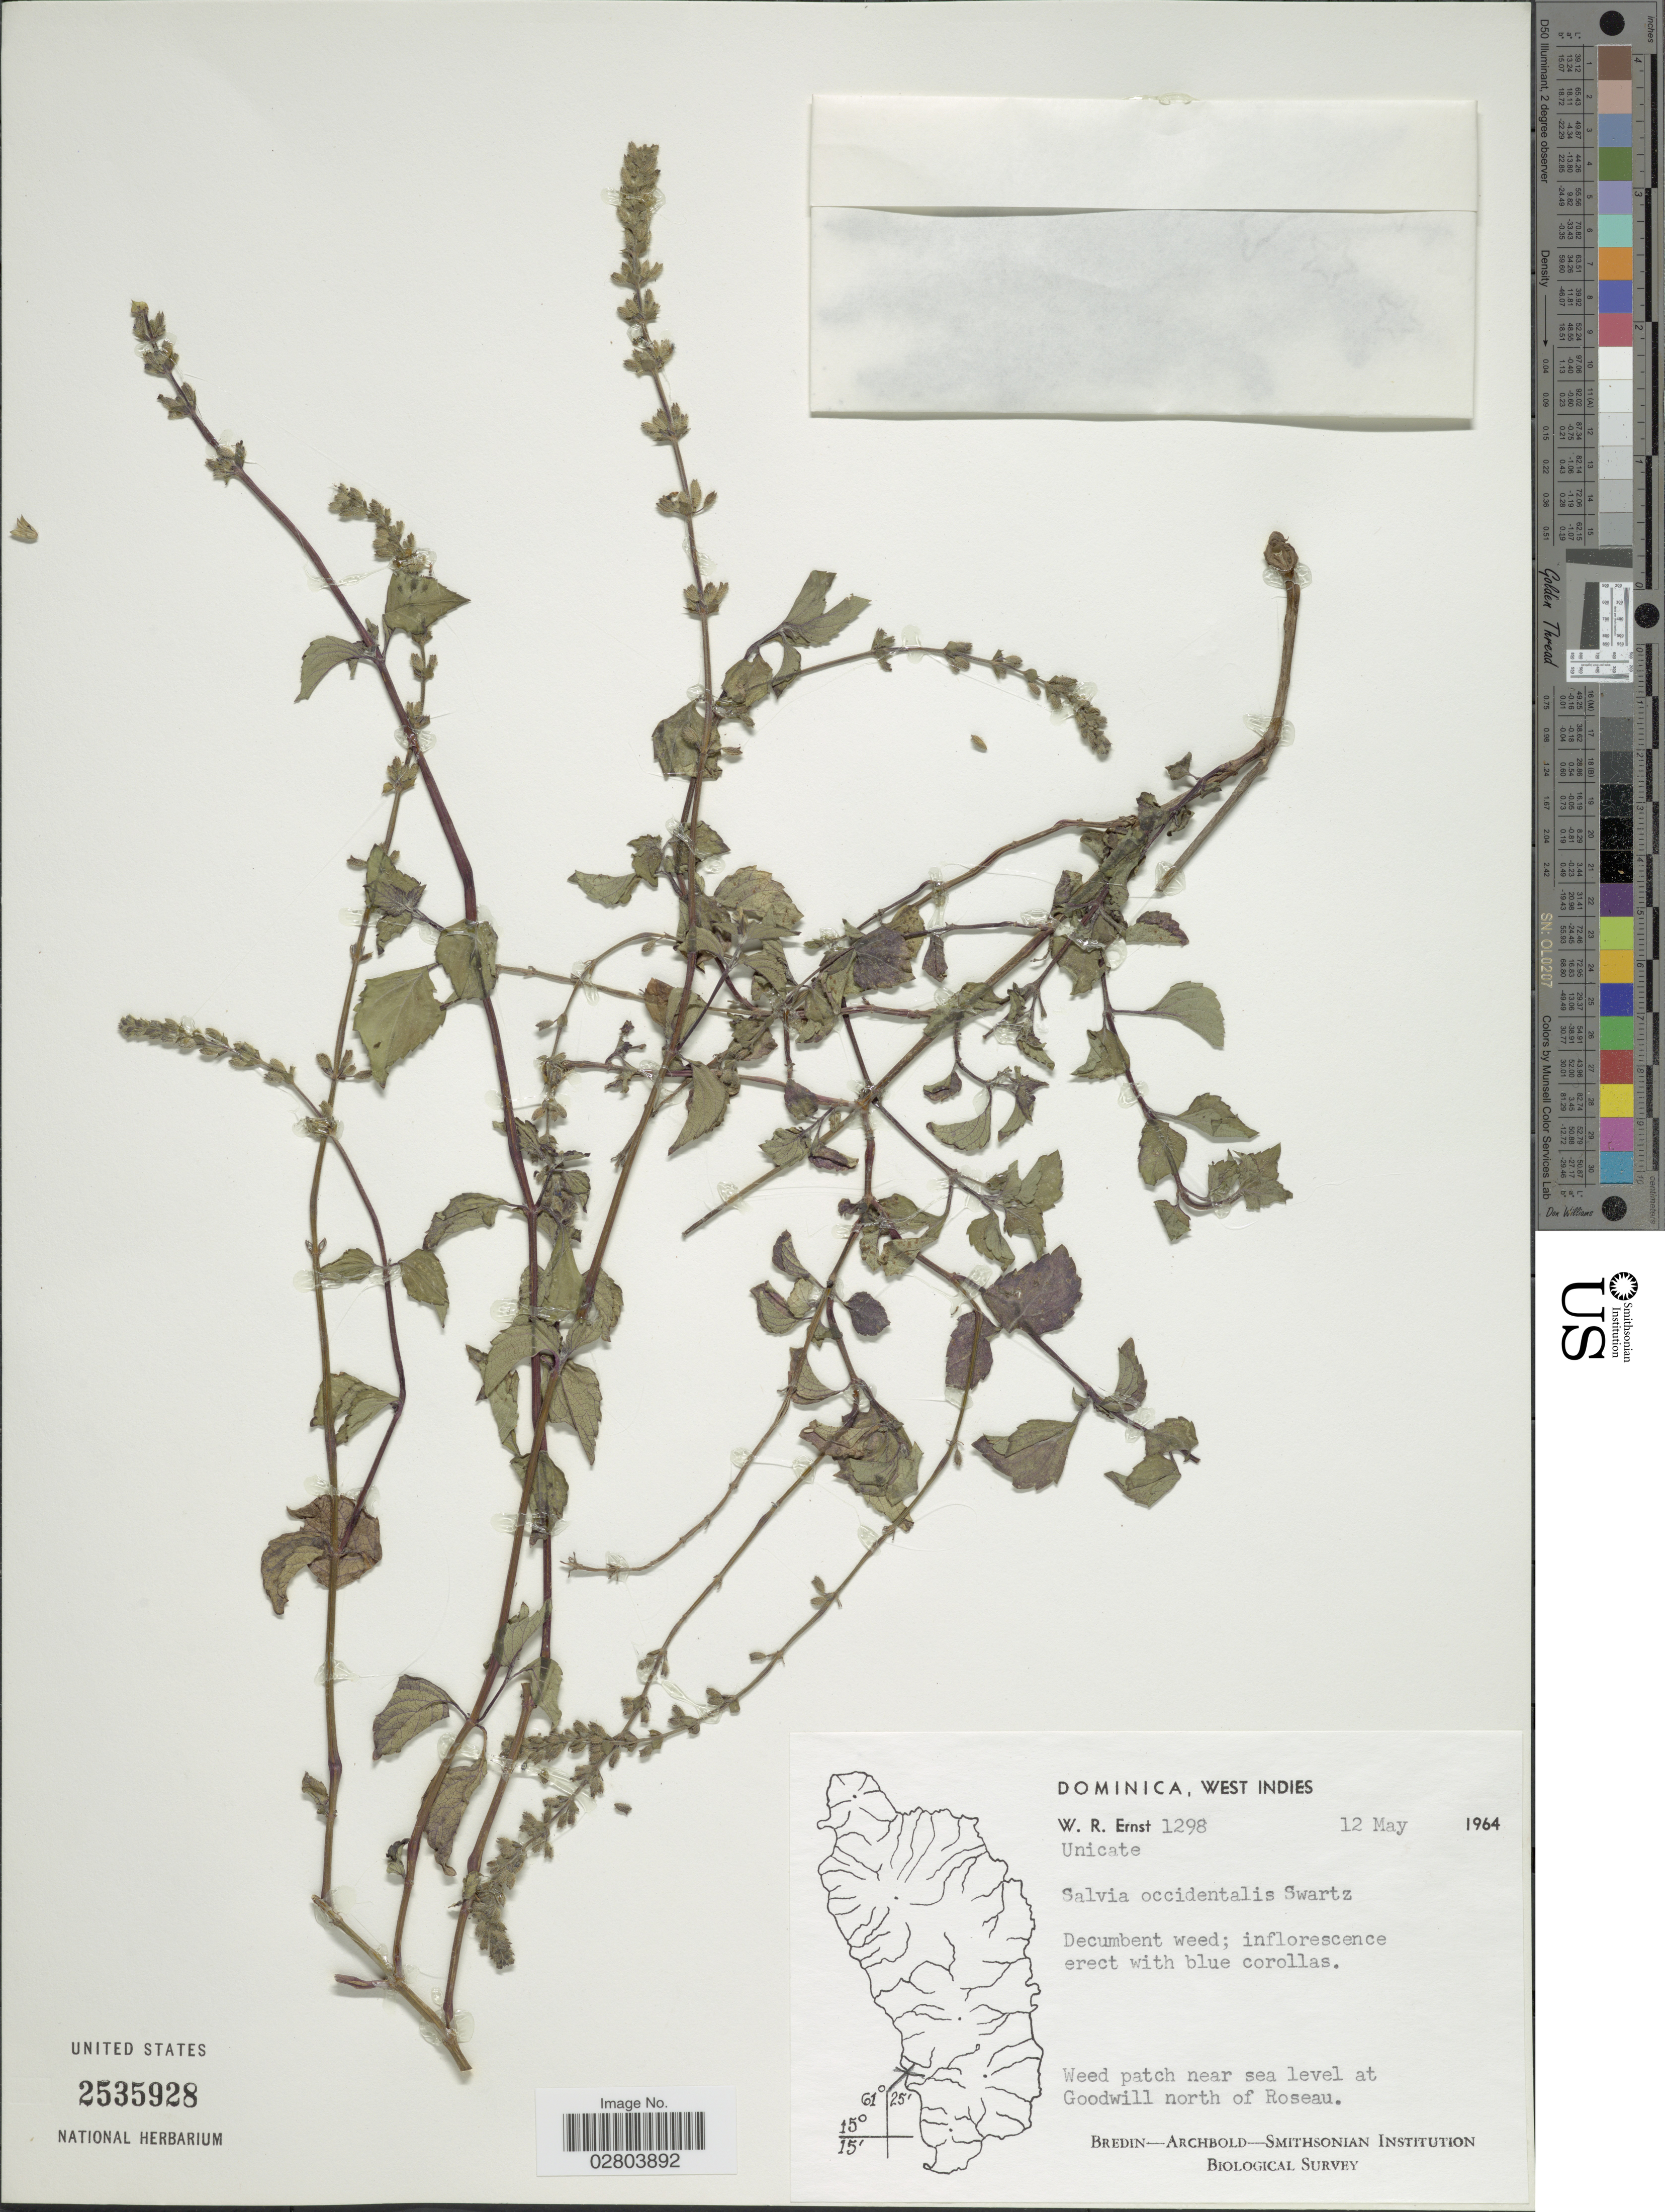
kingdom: Plantae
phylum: Tracheophyta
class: Magnoliopsida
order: Lamiales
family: Lamiaceae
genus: Salvia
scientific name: Salvia occidentalis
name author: Sw.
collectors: W. R. Ernst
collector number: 1298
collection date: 1964-05-12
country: Dominica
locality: West Indies. At Goodwill north of Roseau.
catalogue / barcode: US 2535928